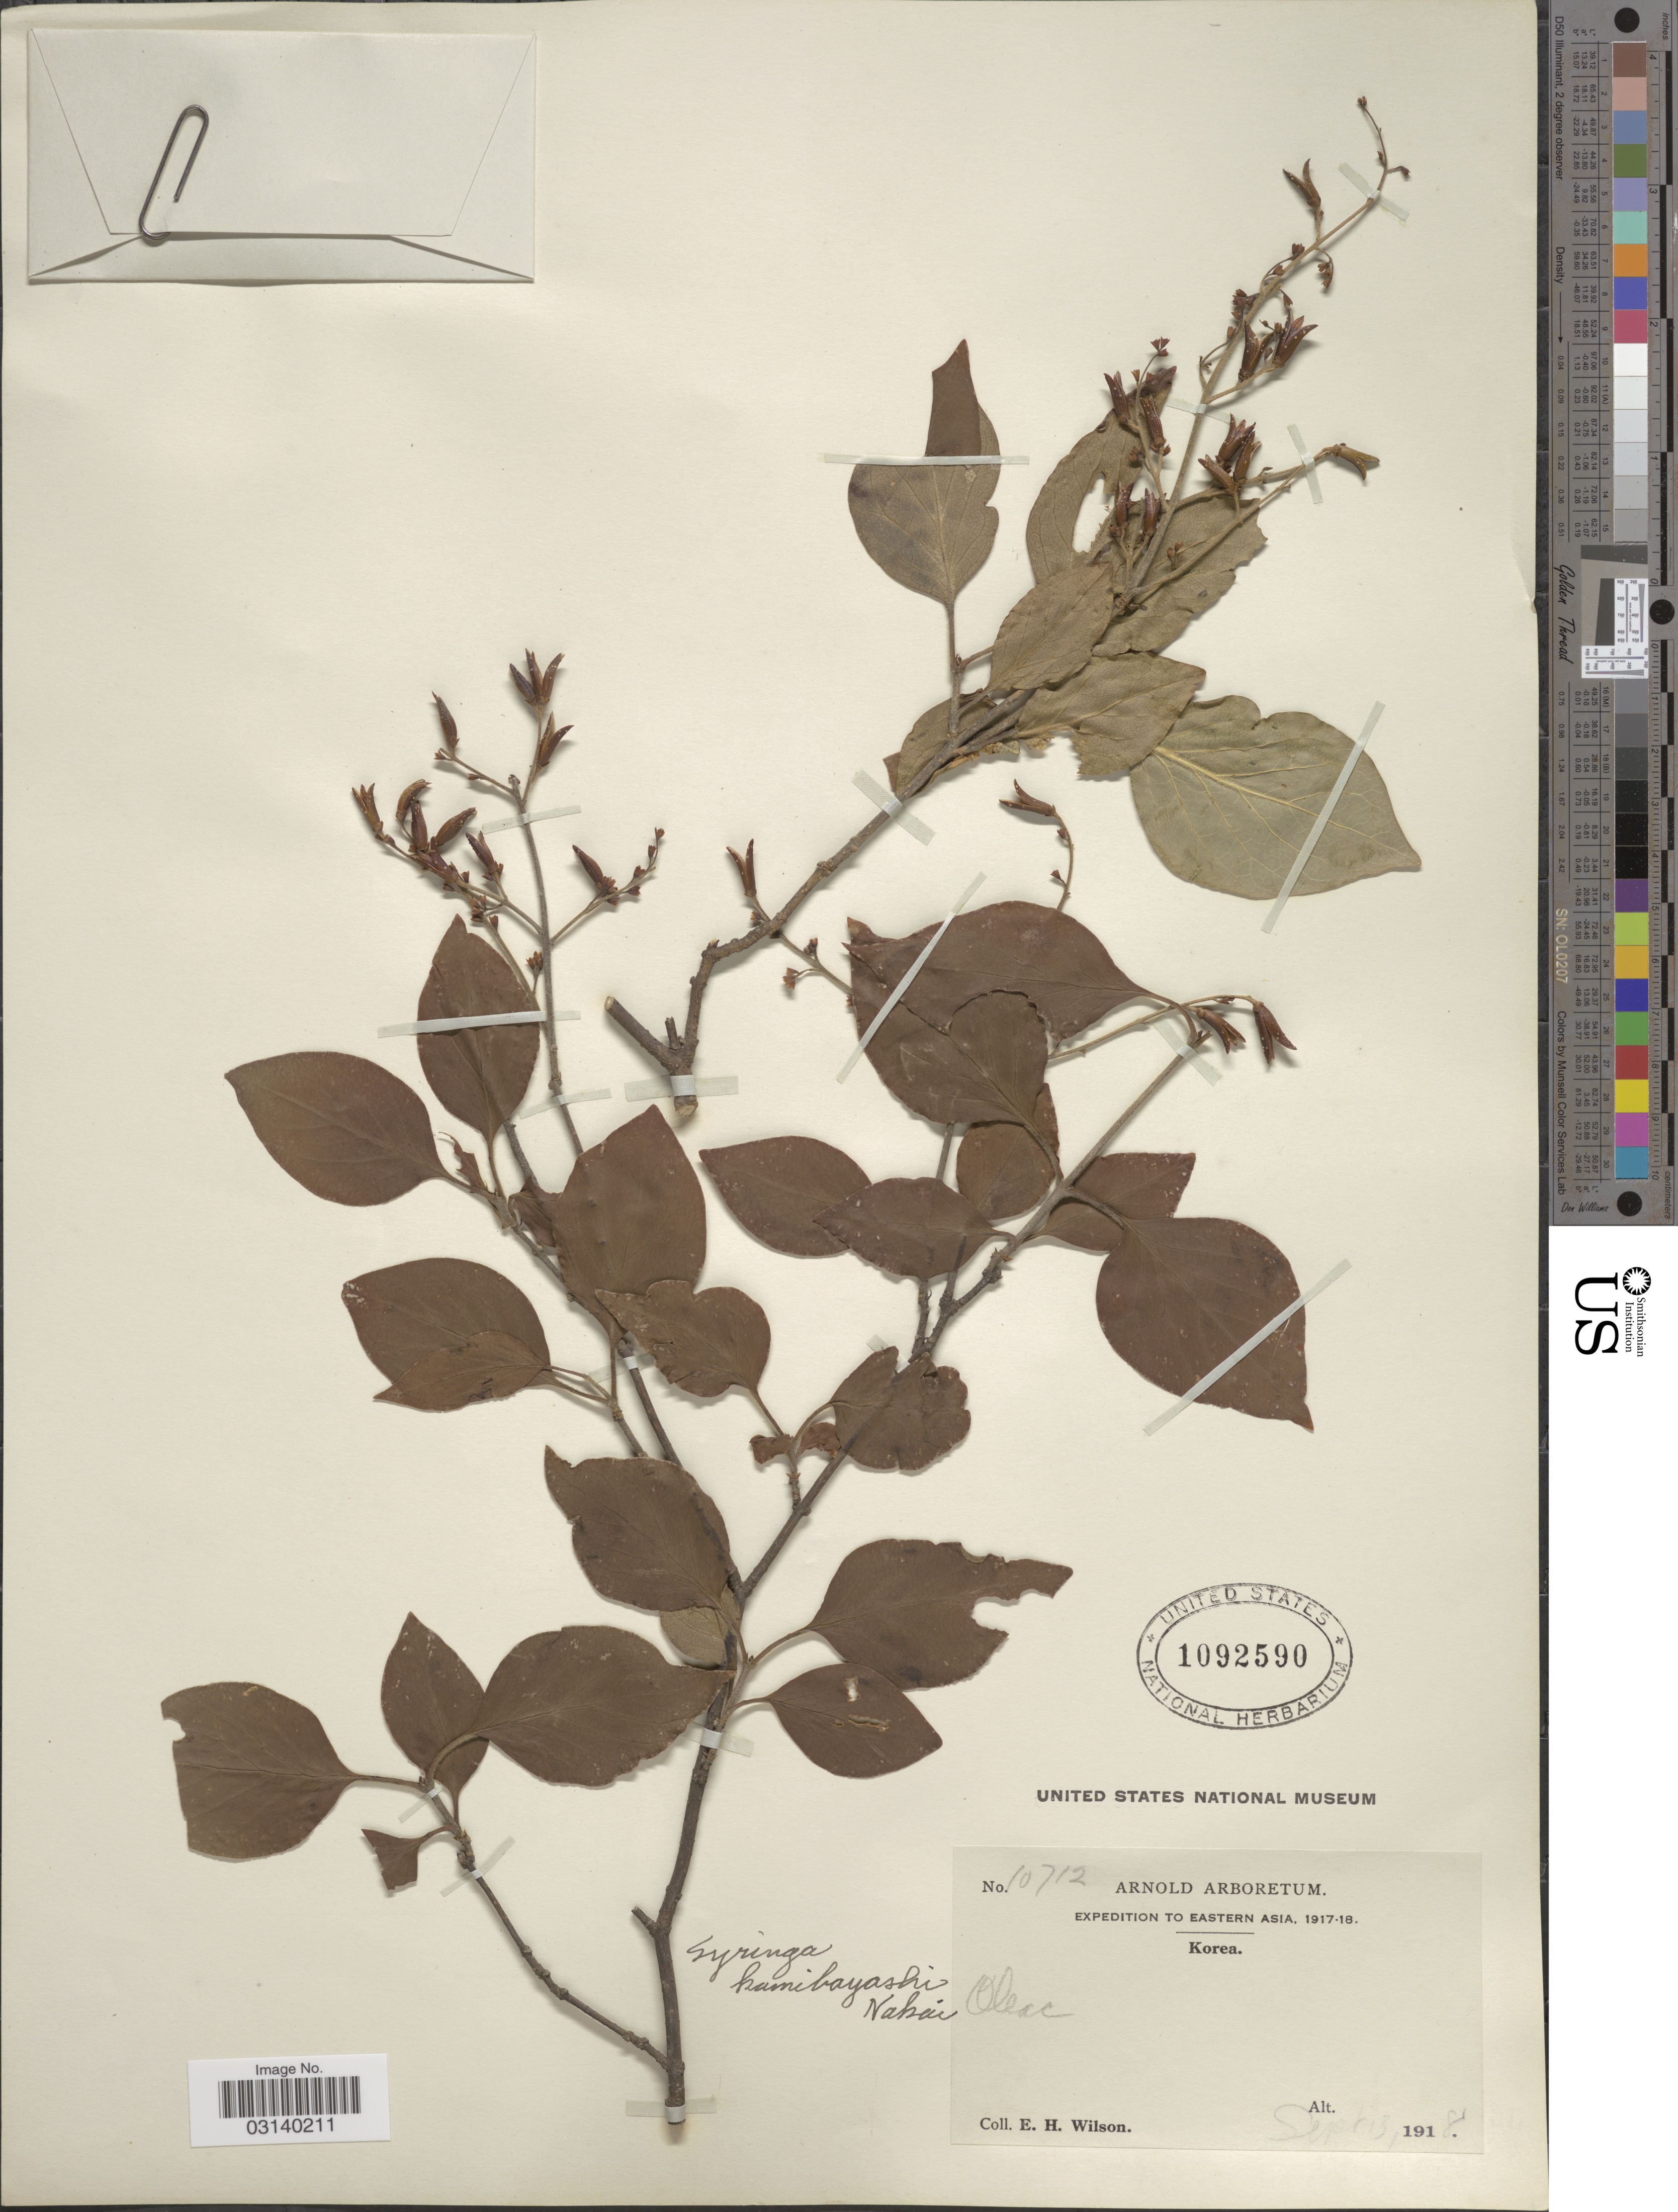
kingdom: Plantae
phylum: Tracheophyta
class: Magnoliopsida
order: Lamiales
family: Oleaceae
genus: Syringa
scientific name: Syringa pubescens var. patula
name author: (Palib.) M.Kim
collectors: E. Wilson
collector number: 10712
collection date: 1918-09-13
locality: Eastern Asia.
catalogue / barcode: US 1092590